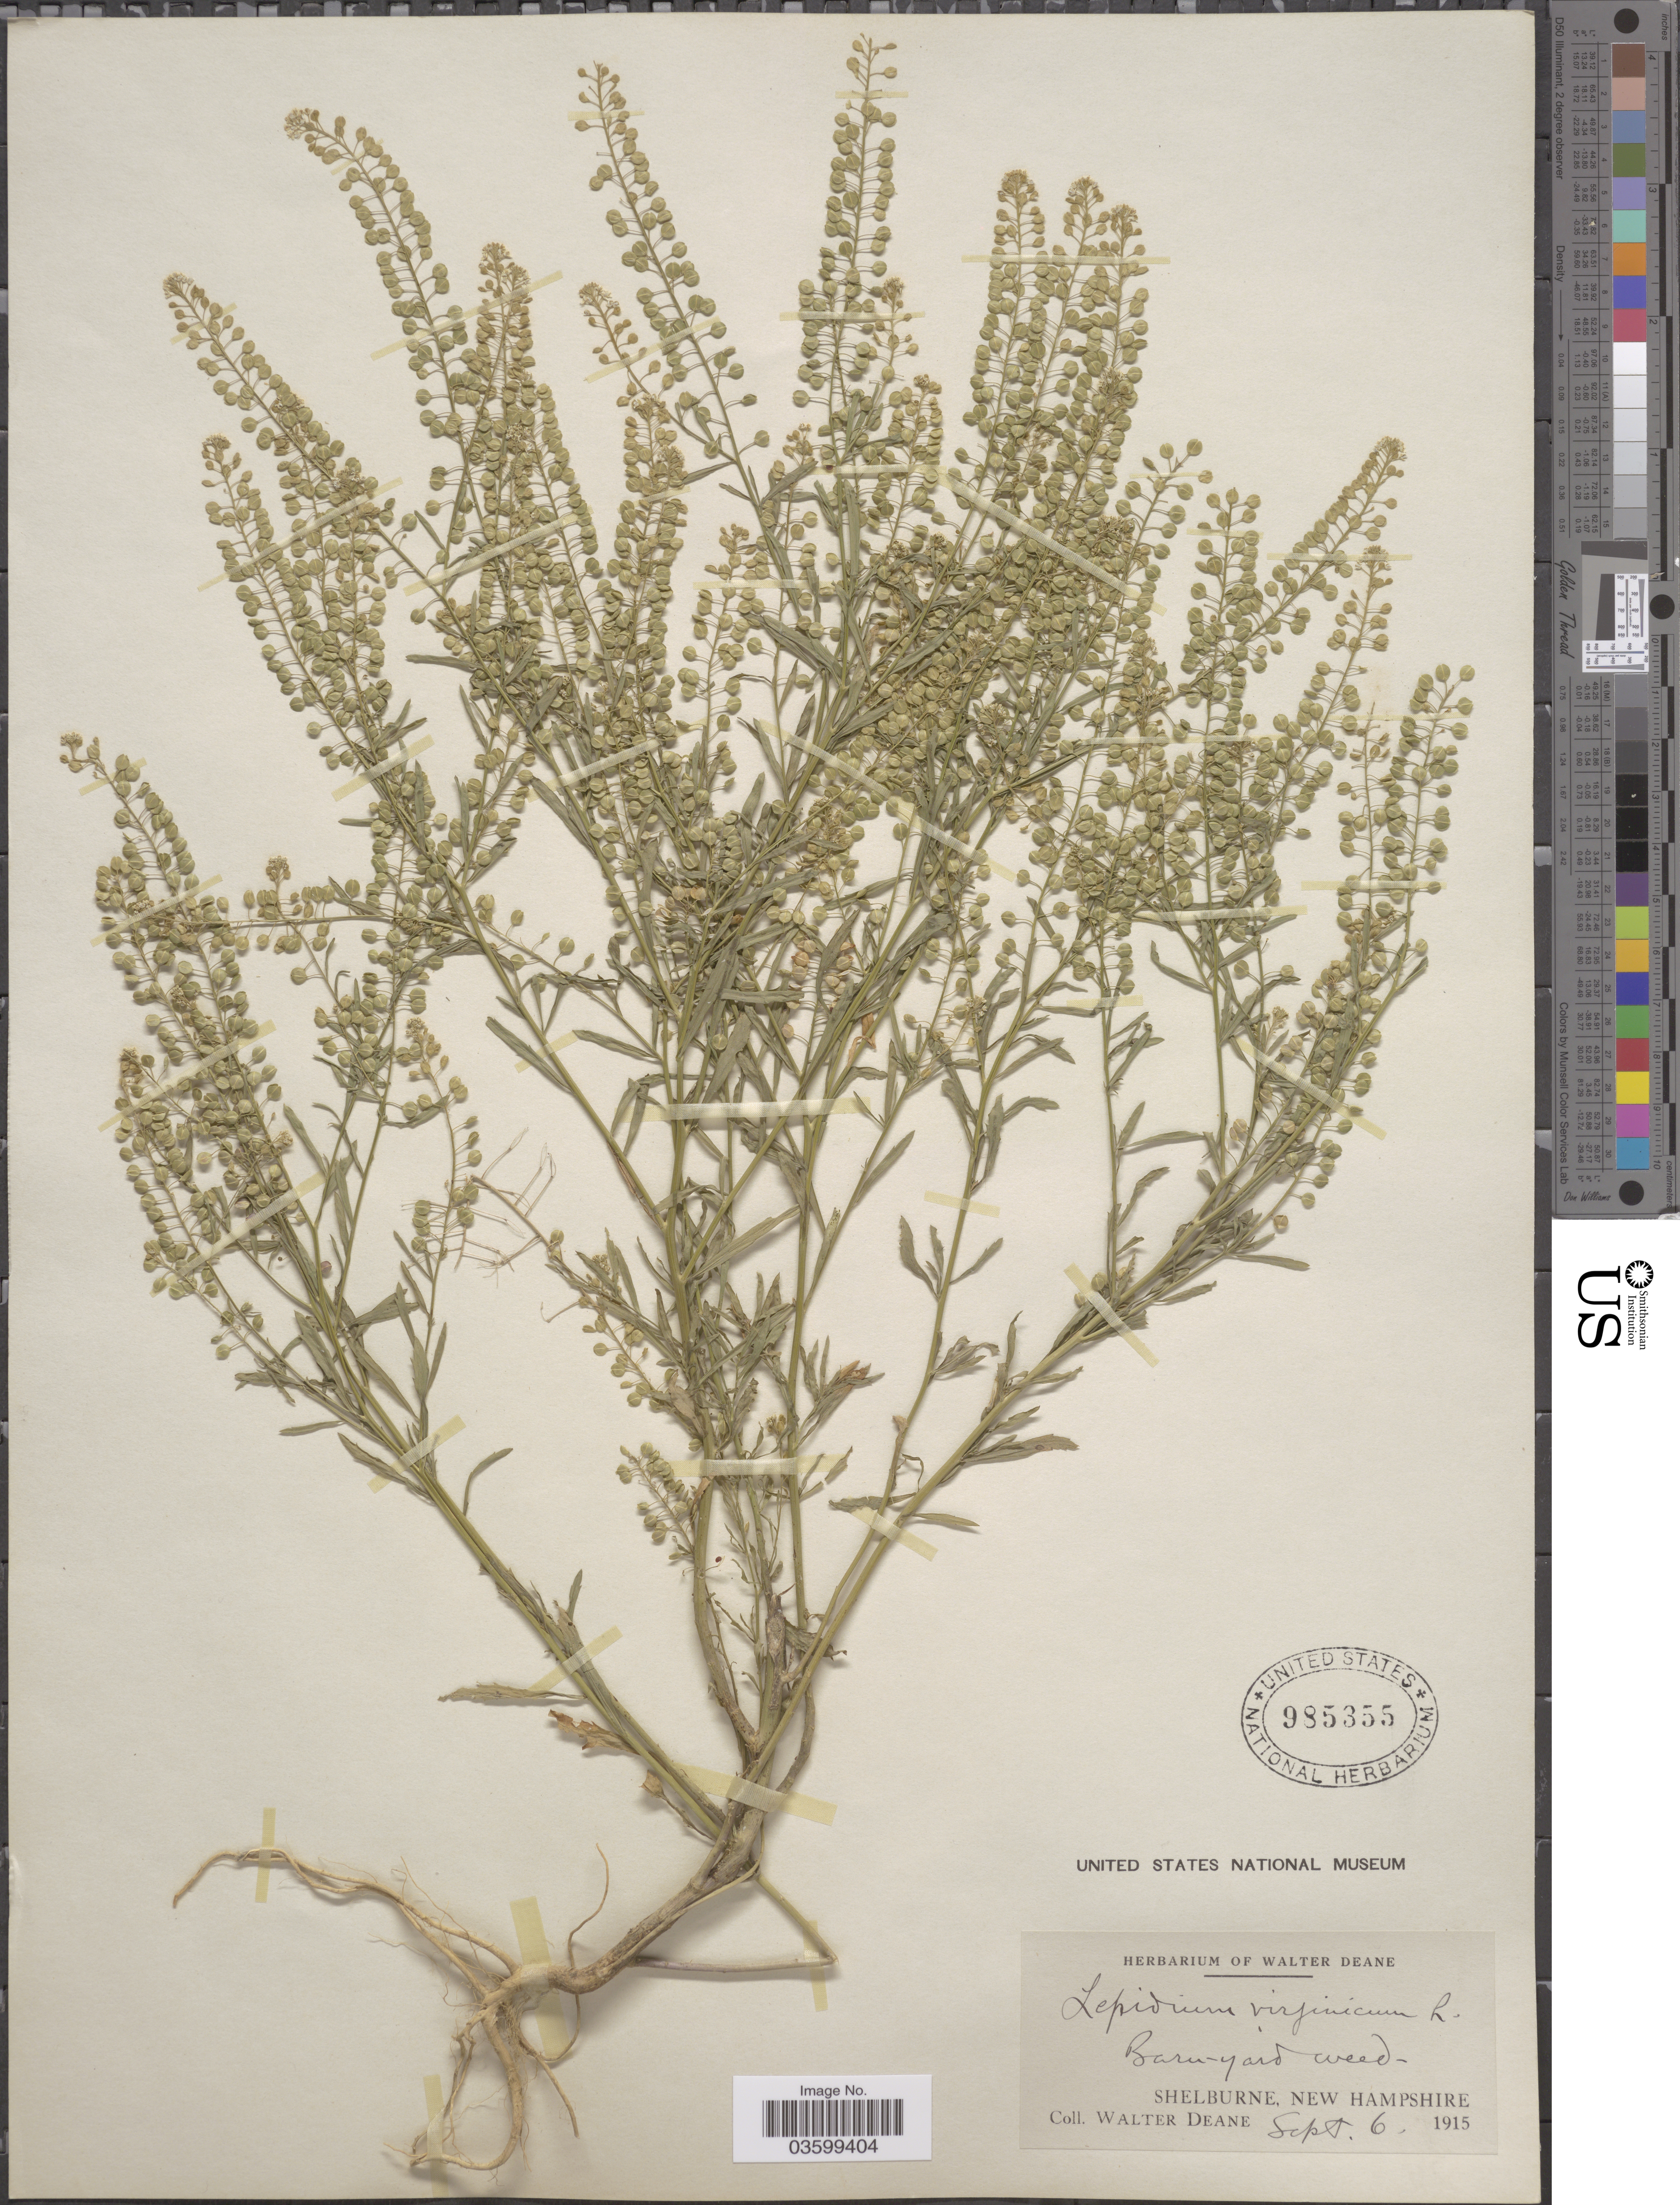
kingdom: Plantae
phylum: Tracheophyta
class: Magnoliopsida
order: Brassicales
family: Brassicaceae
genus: Lepidium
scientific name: Lepidium virginicum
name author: L.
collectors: W. Deane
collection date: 1915-09-06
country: United States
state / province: New Hampshire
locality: Shelburne.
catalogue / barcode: US 985355